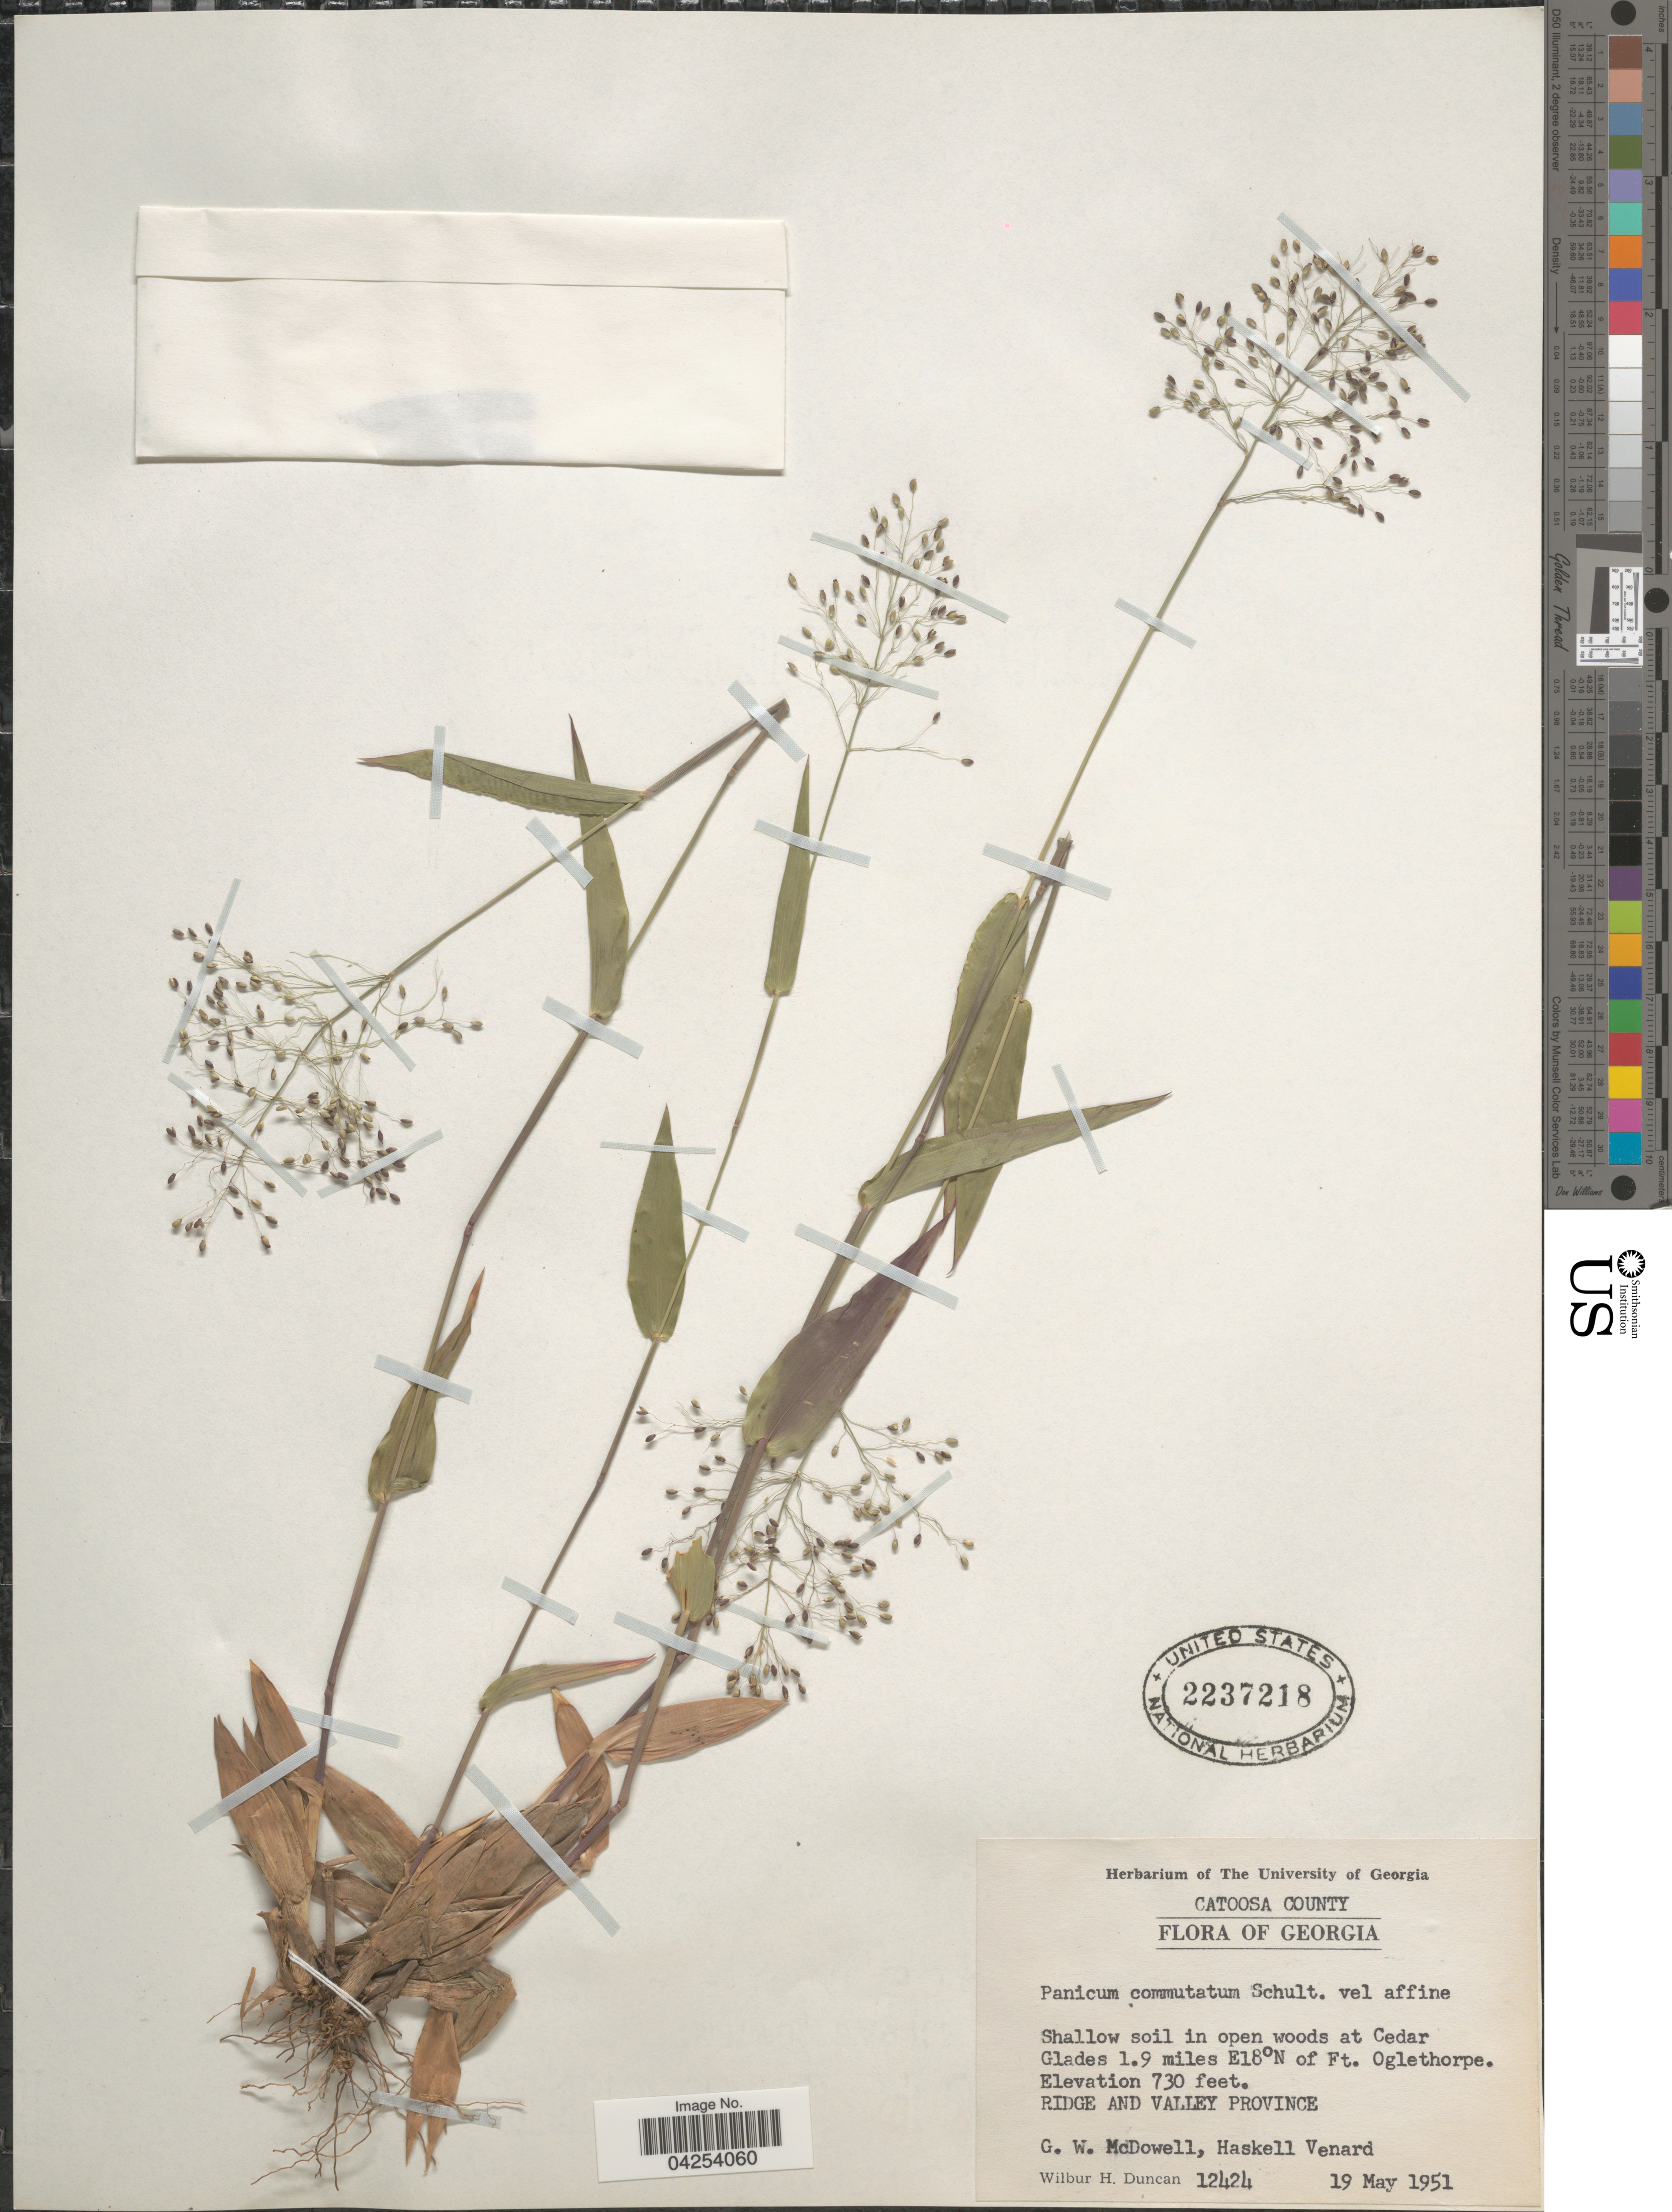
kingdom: Plantae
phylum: Tracheophyta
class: Liliopsida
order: Poales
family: Poaceae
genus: Dichanthelium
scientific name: Dichanthelium commutatum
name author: (Schult.) Gould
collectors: G. McDowell, H. Venard & W. H. Duncan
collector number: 12424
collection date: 1951-05-19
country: United States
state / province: Georgia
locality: Catoosa County. Shallow soil in open woods at Cedar Glades 1.9 miles E18°N of Ft. Oglethorpe. Ridge and Valley Province.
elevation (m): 223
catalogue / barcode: US 2237218